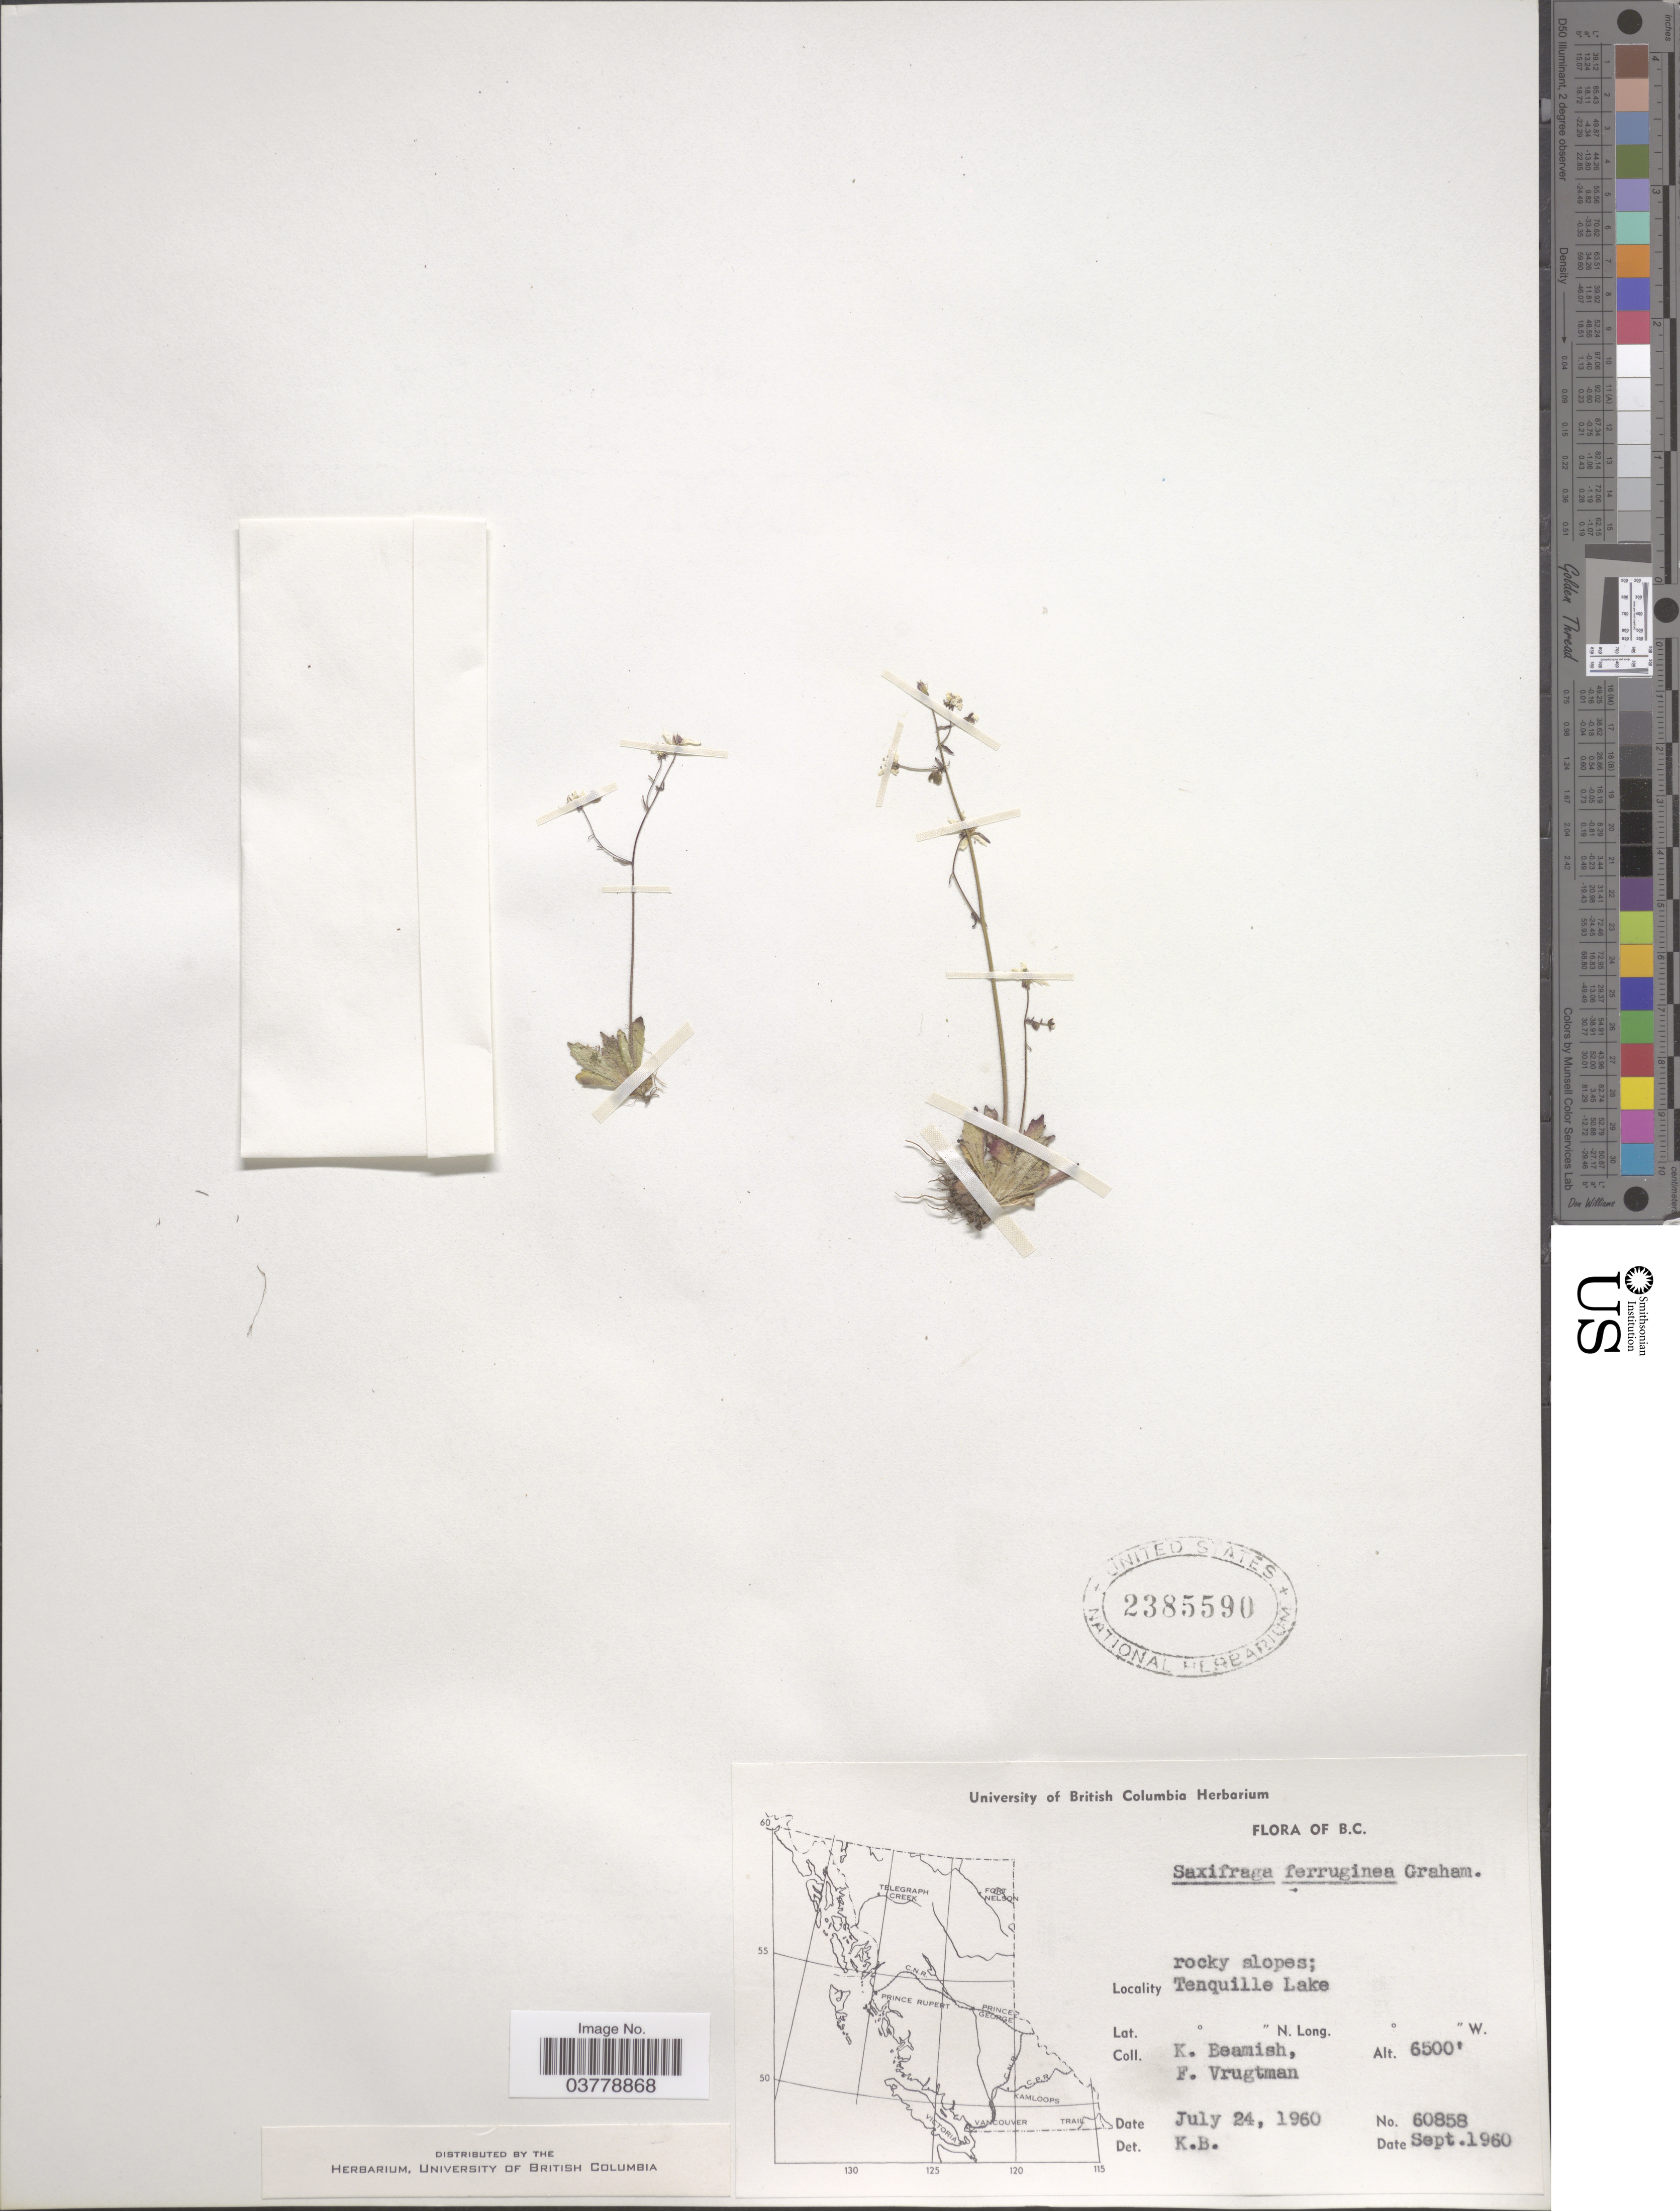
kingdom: Plantae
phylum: Tracheophyta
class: Magnoliopsida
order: Saxifragales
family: Saxifragaceae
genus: Saxifraga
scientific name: Saxifraga ferruginea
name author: Graham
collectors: K. Beamish & F. Vrugtman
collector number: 60858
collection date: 1960-07-24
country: Canada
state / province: British Columbia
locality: Tenquille Lake.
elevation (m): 1981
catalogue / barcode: US 2385590